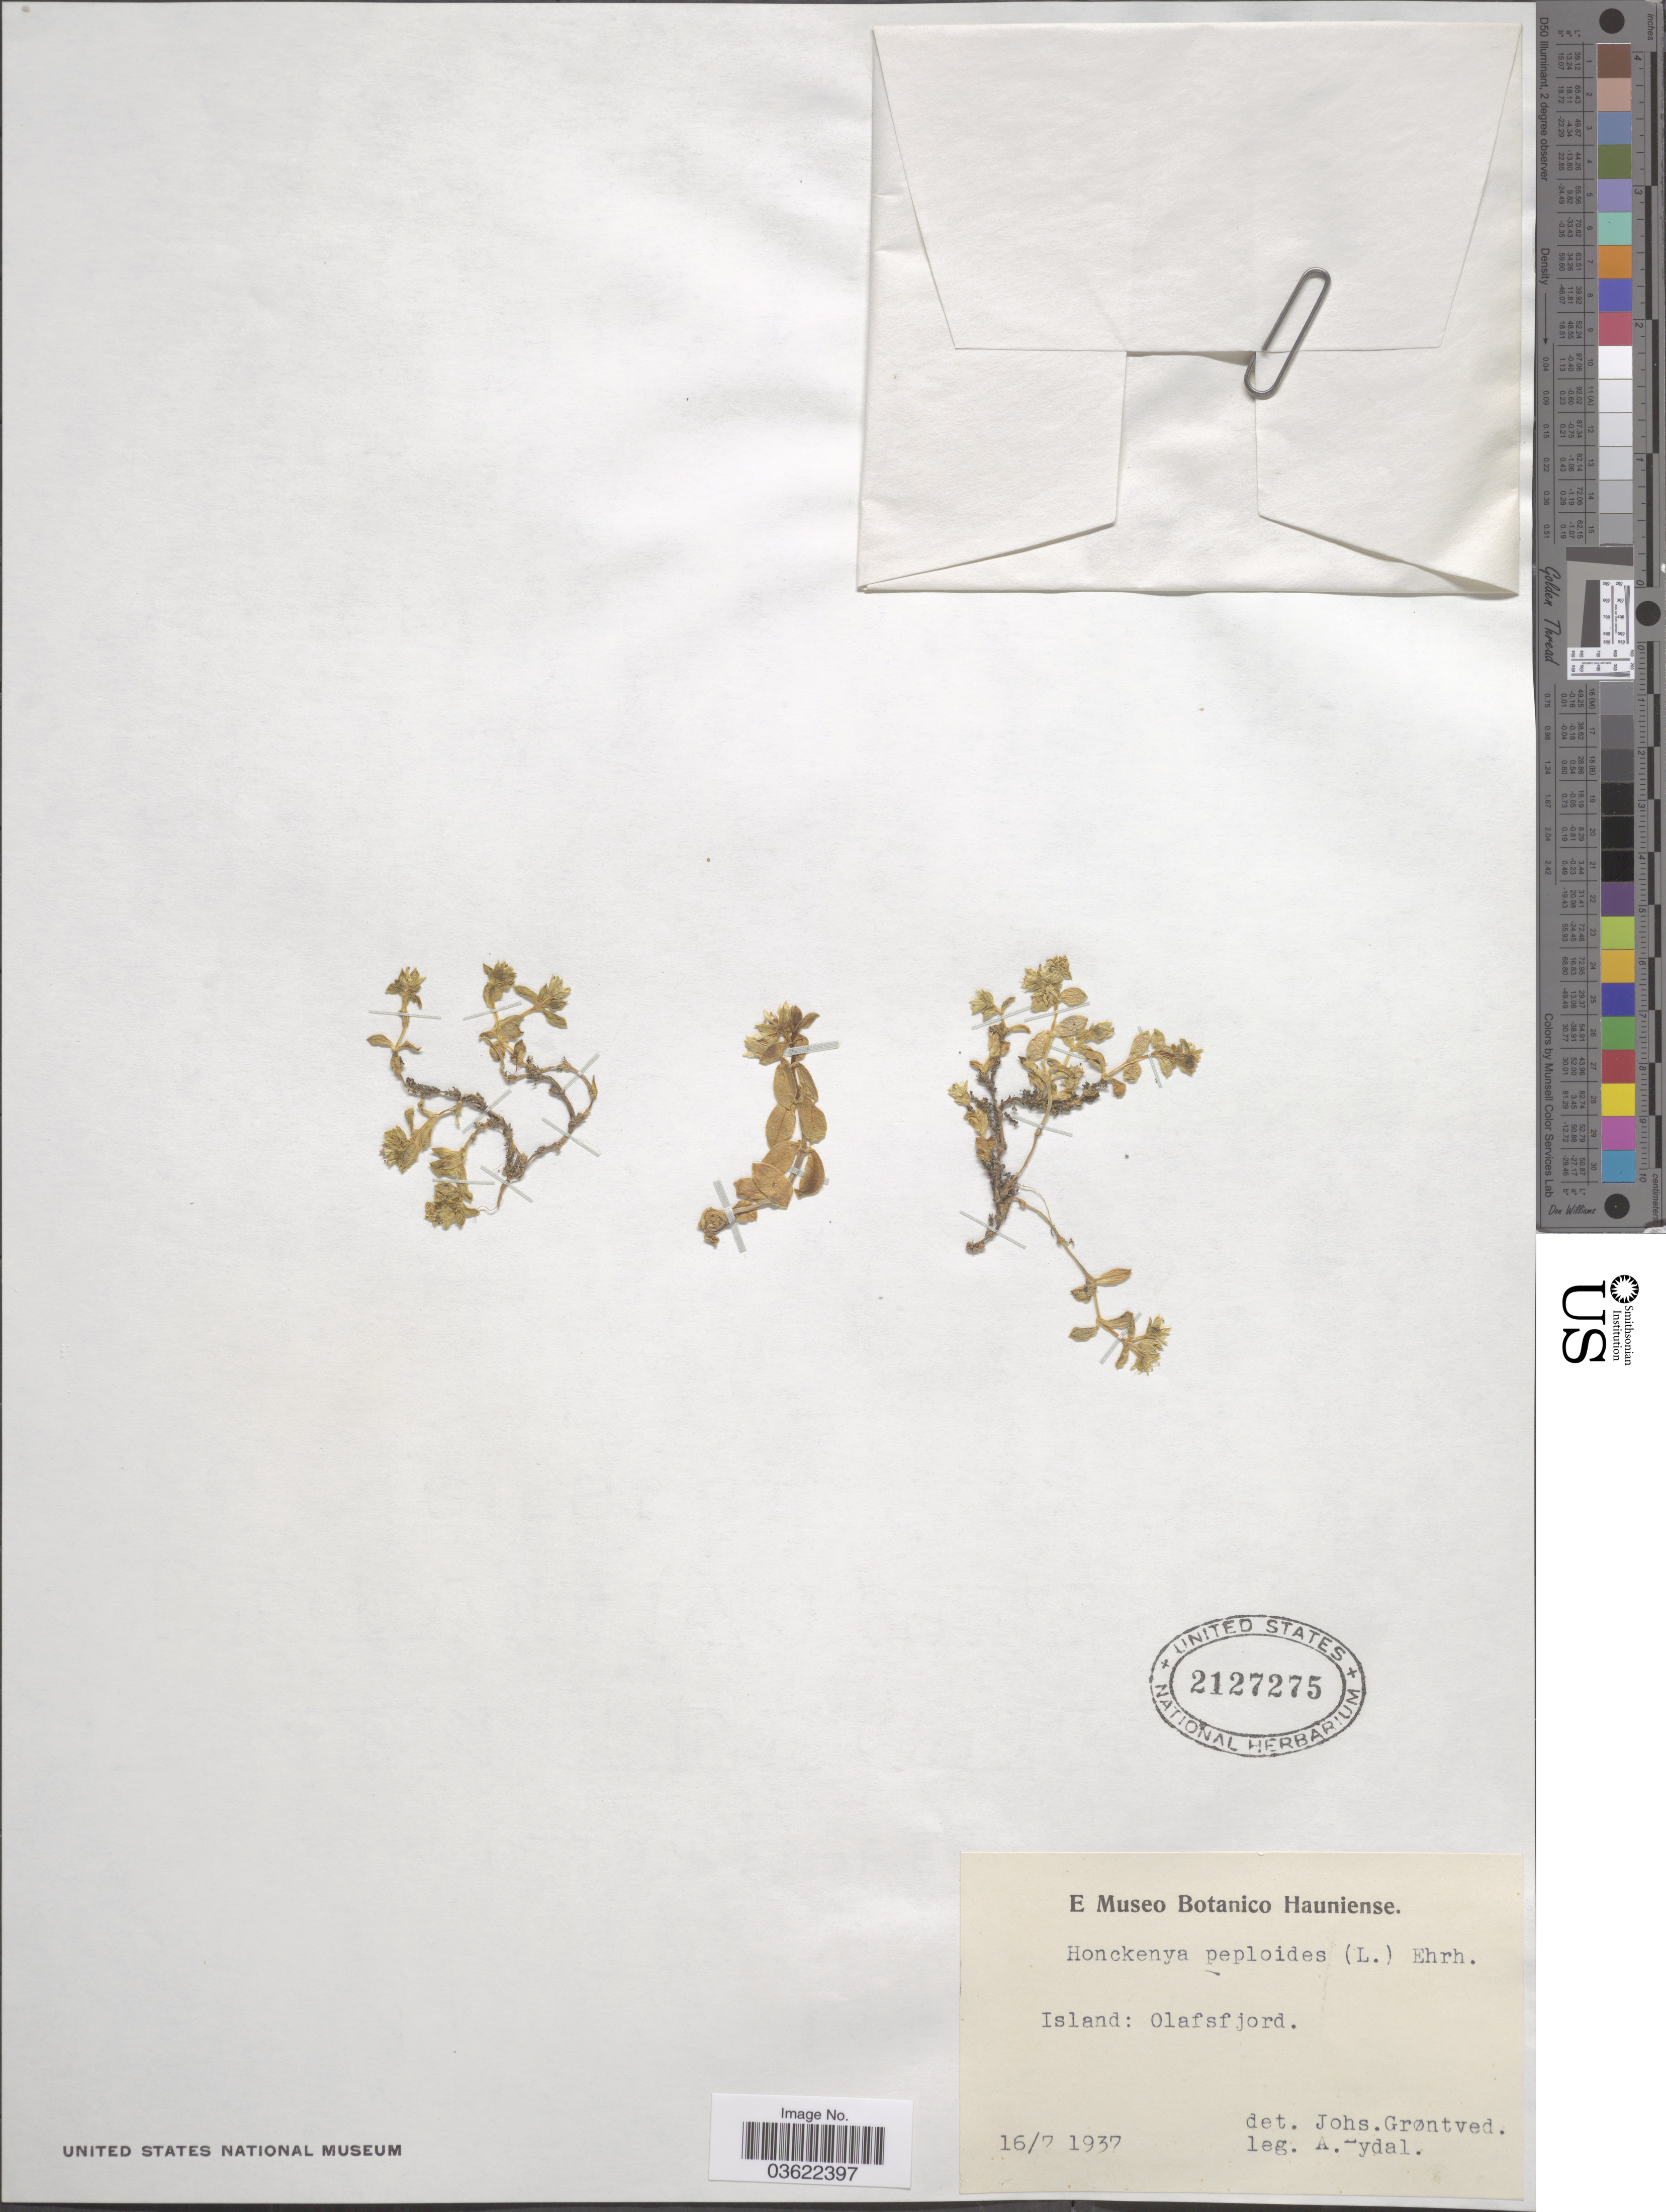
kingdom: Plantae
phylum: Tracheophyta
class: Magnoliopsida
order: Caryophyllales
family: Caryophyllaceae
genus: Arenaria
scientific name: Arenaria peploides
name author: L.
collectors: A. Eydal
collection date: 1937-07-16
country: Iceland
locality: Island: Olafsfjord.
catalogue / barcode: US 2127275